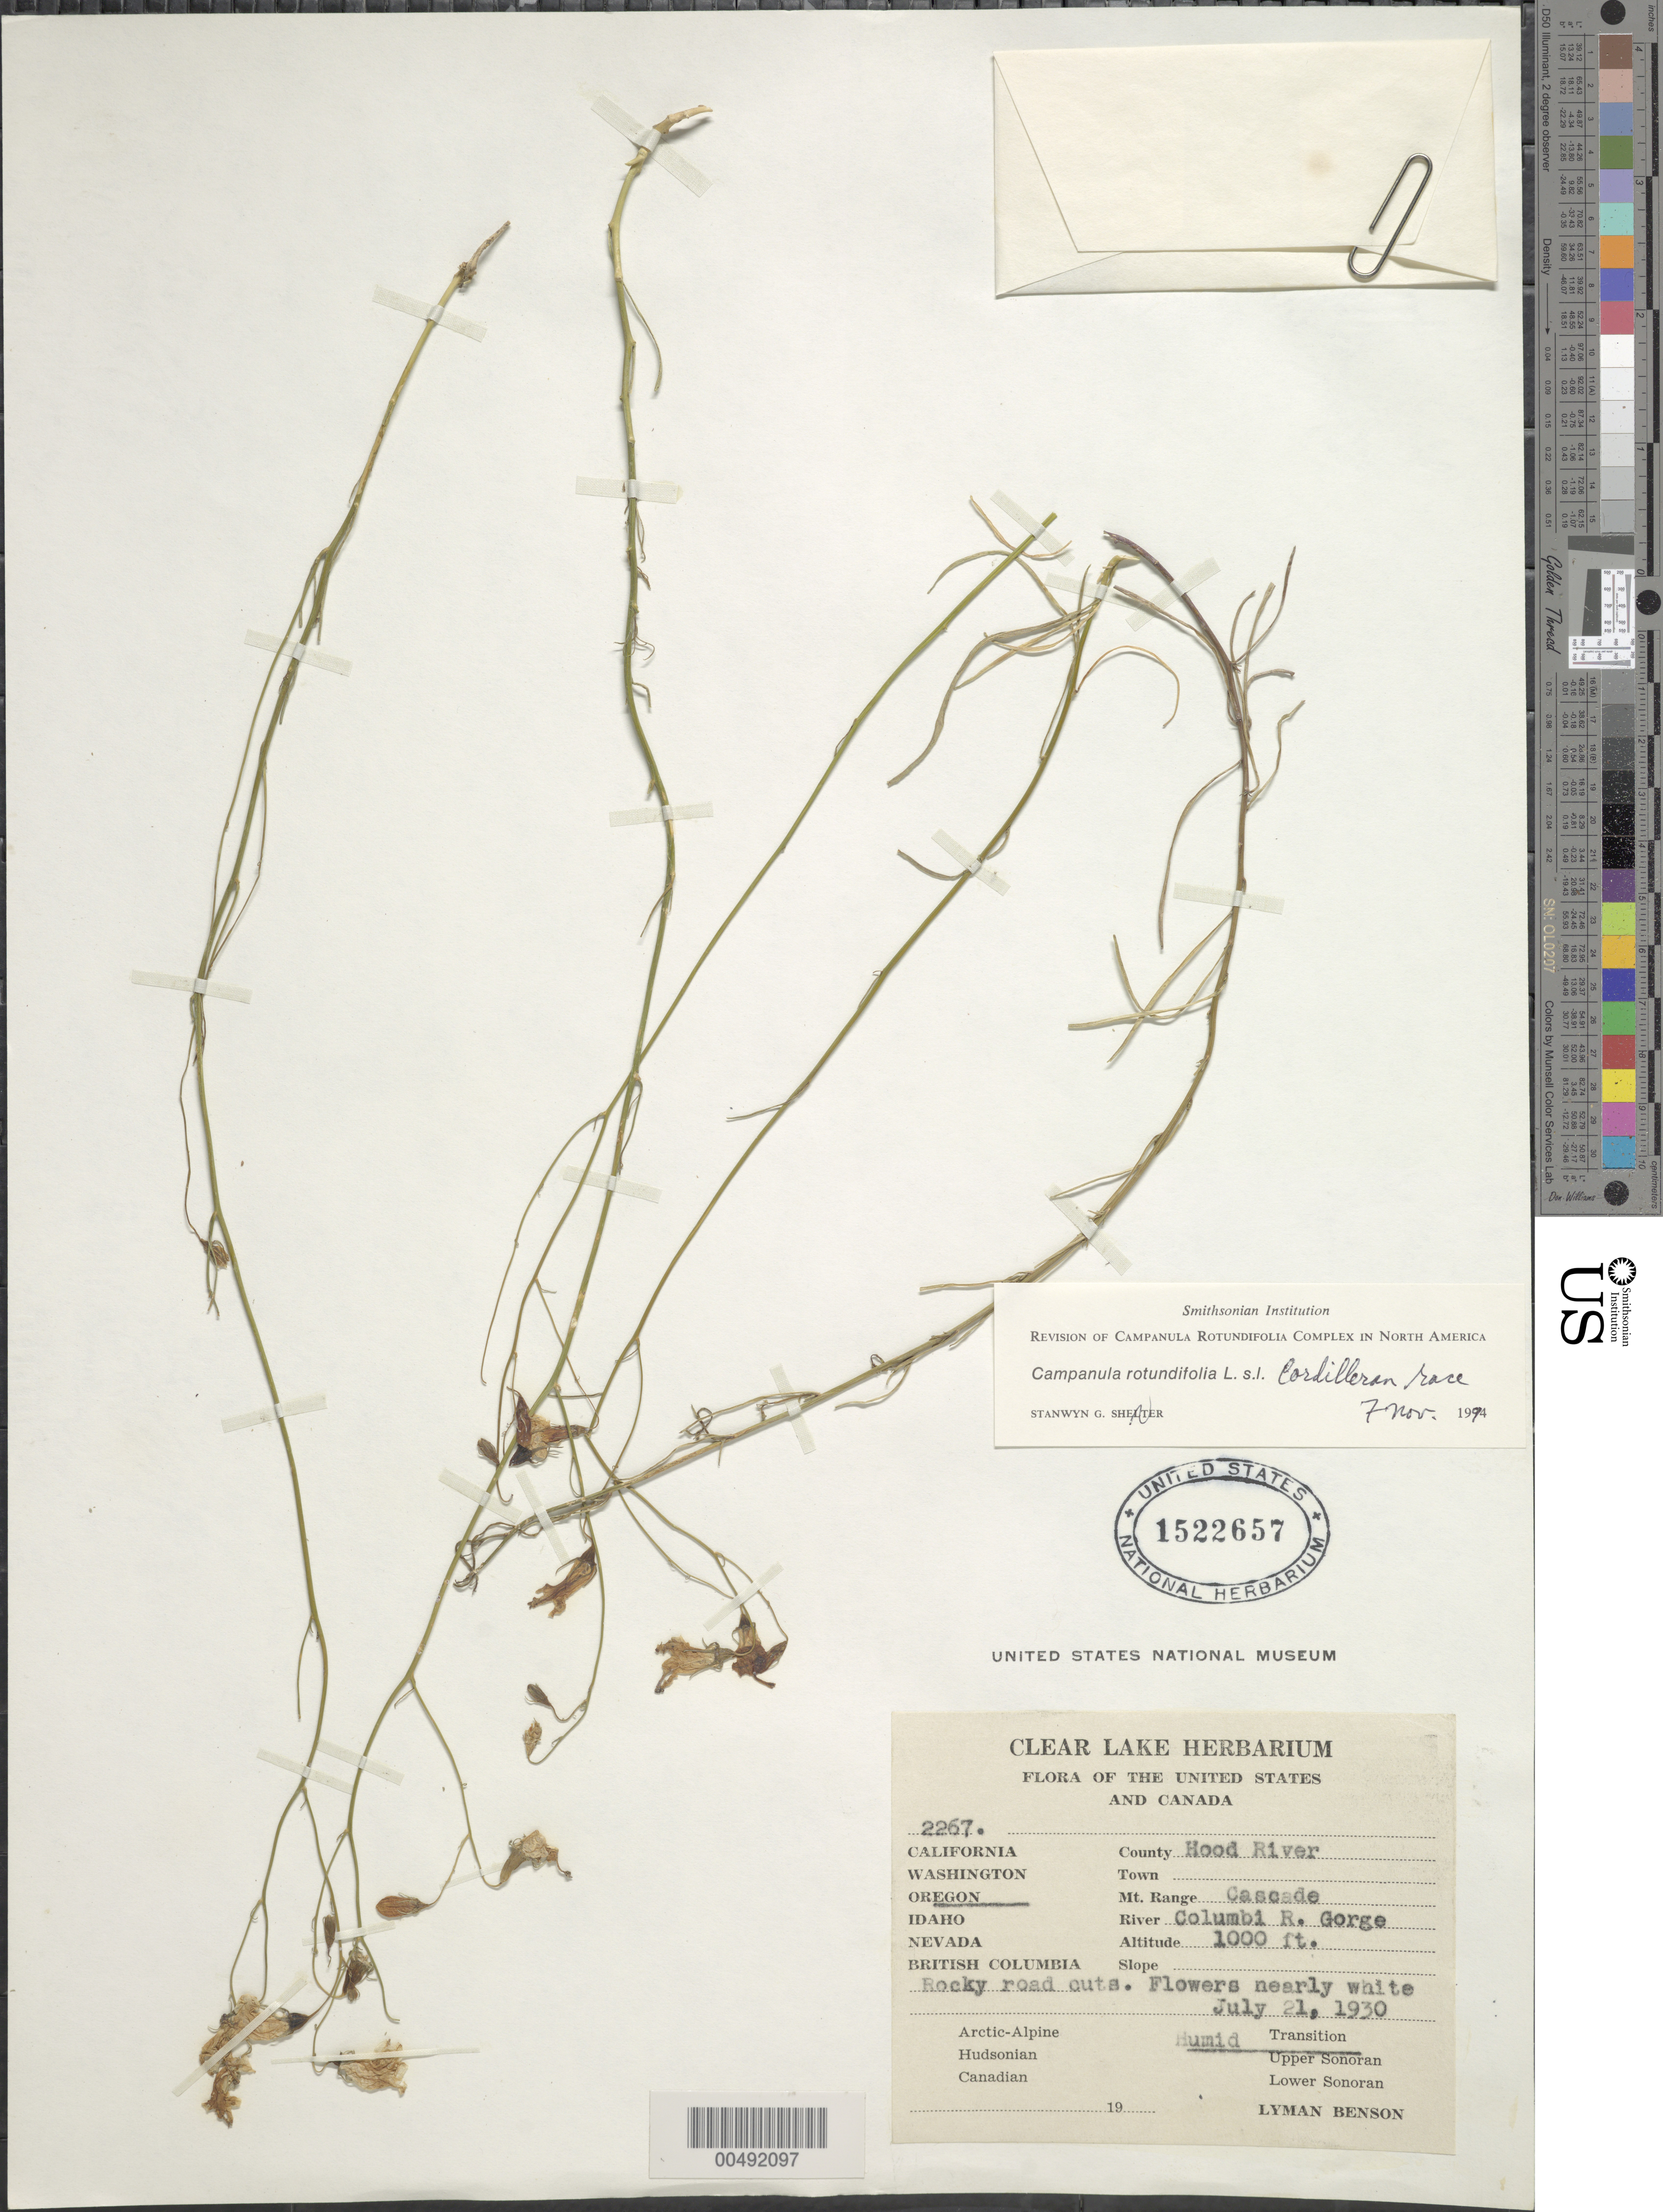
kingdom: Plantae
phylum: Tracheophyta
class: Magnoliopsida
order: Asterales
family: Campanulaceae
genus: Campanula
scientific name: Campanula rotundifolia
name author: L.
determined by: Shetler, Stanwyn G., (US), NMNH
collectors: L. D. Benson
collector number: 2267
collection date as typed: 21 Jul 1930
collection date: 1930-07-21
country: United States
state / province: Oregon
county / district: Hood River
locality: Cascade Mountain Range; Columbia River Gorge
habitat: Humid Transition Zone; rocky road cuts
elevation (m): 305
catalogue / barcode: US 1522657